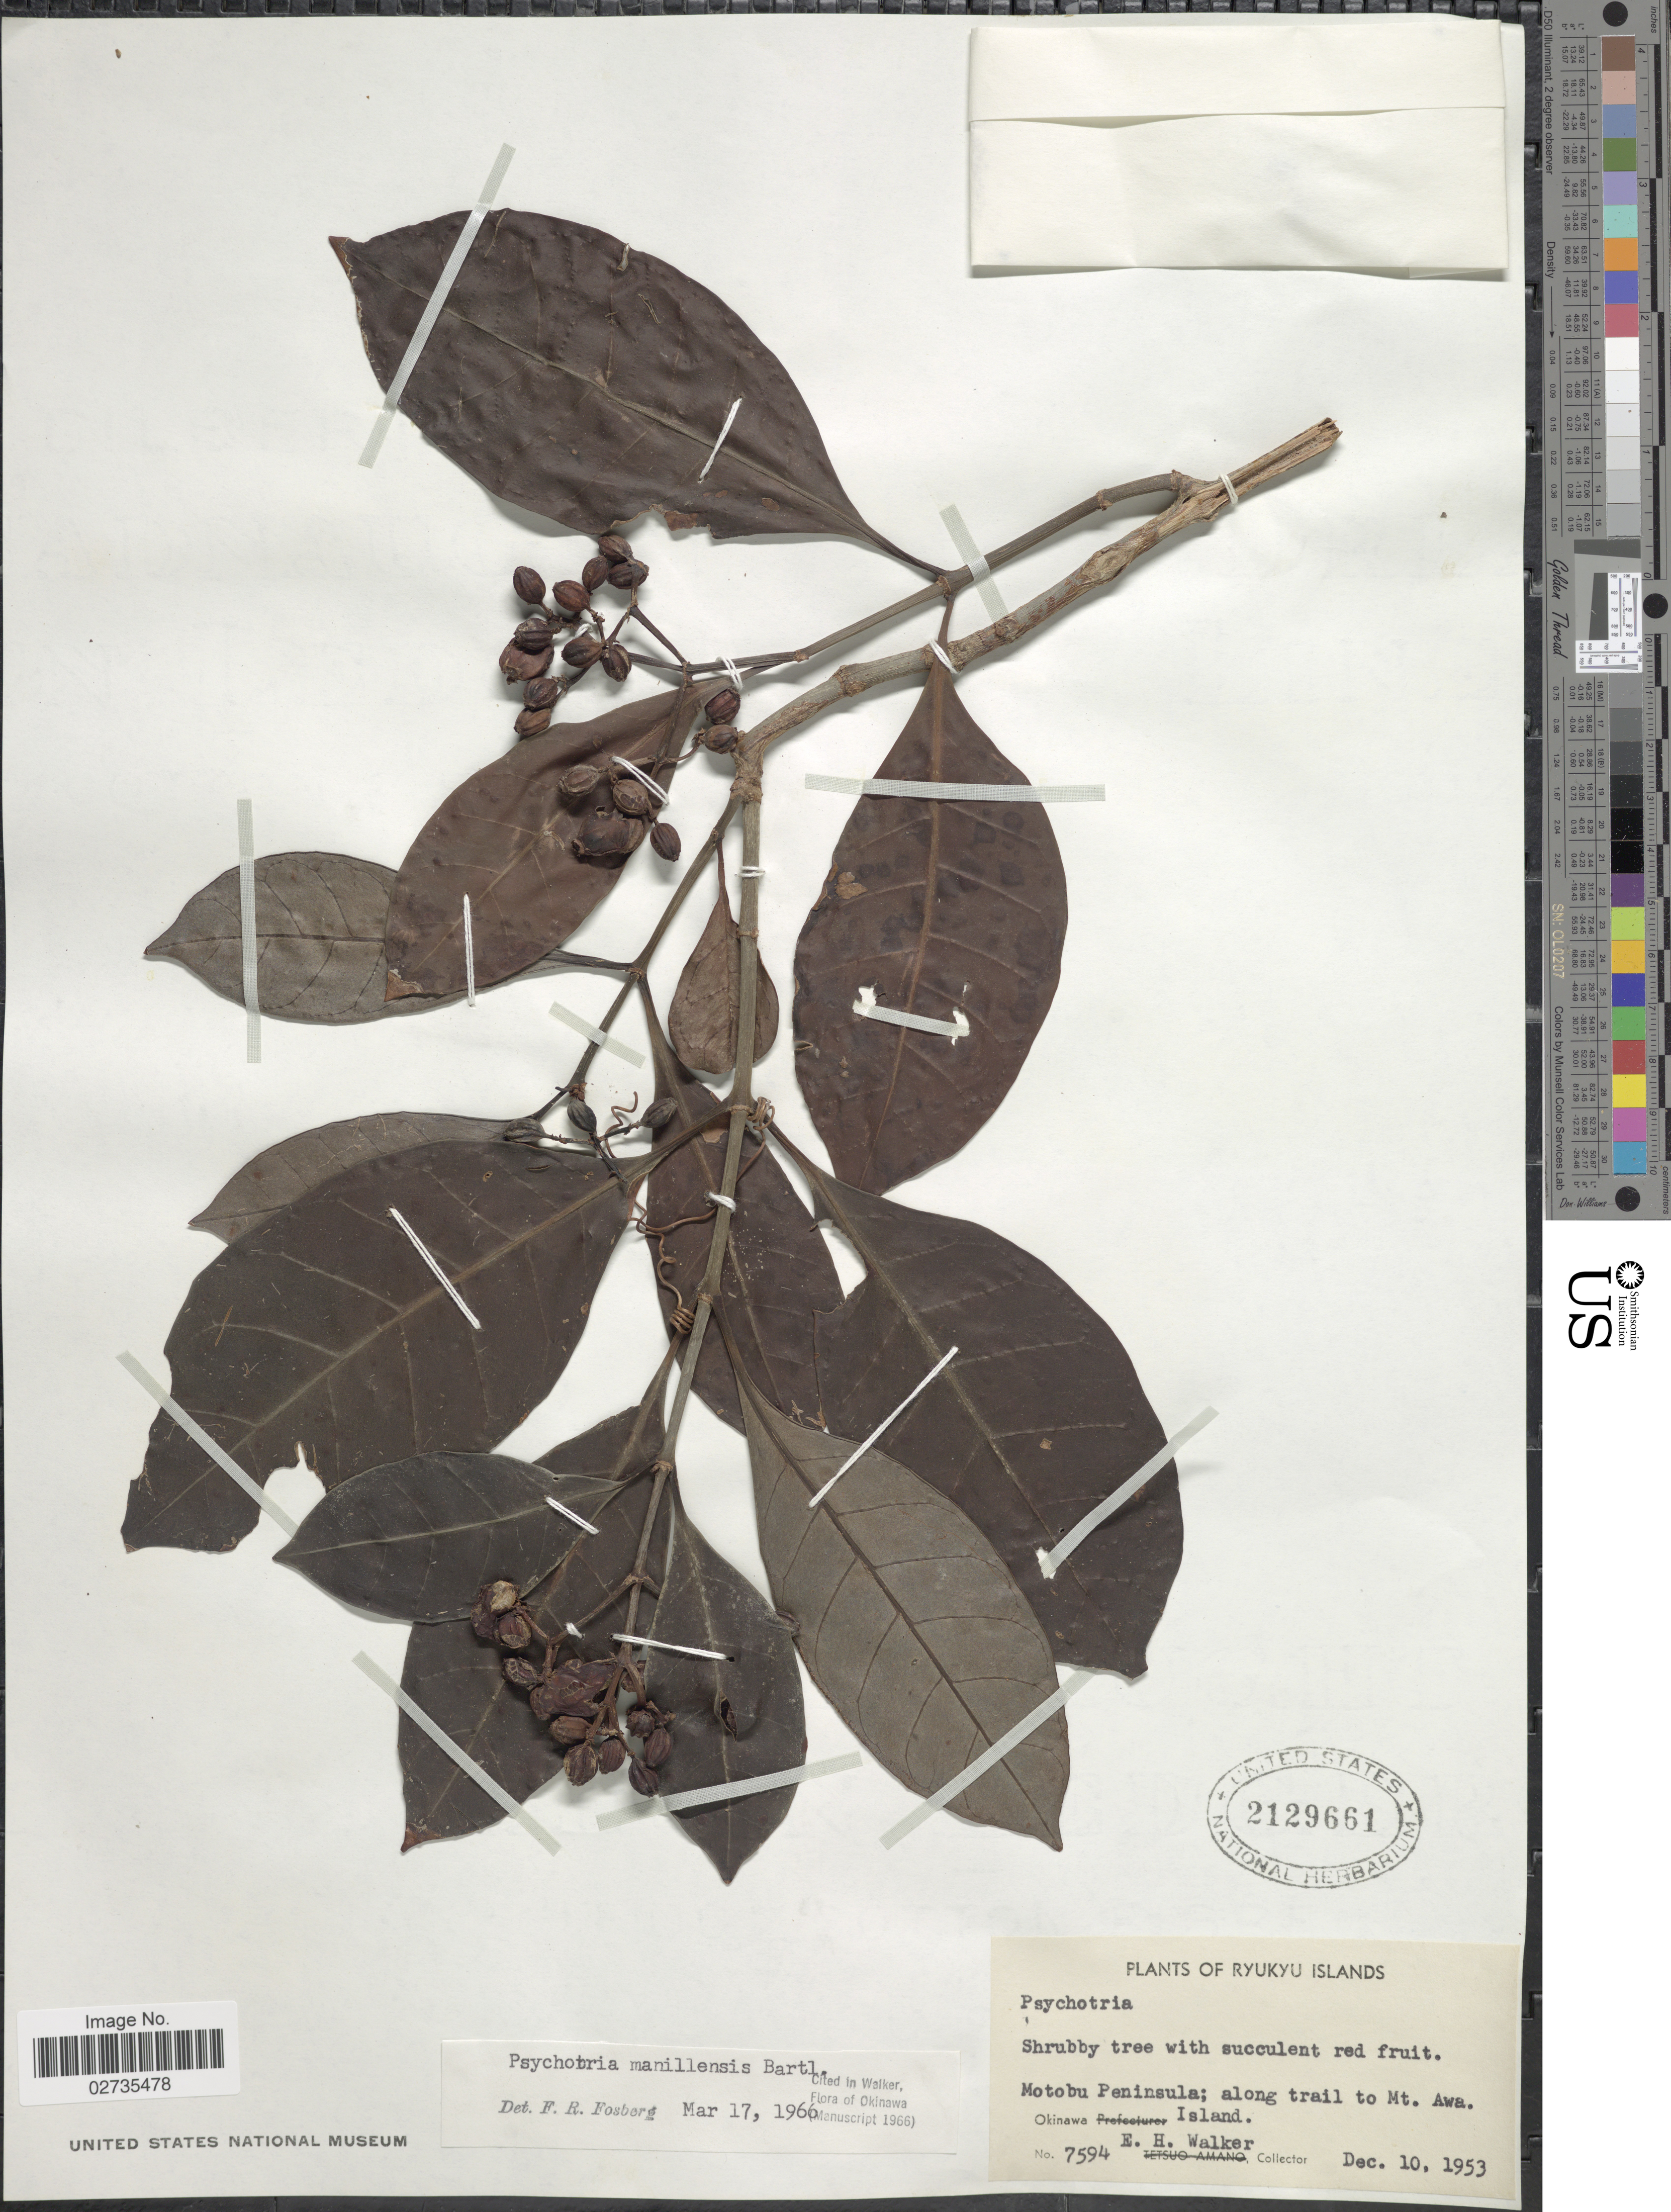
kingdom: Plantae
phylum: Tracheophyta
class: Magnoliopsida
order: Gentianales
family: Rubiaceae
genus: Psychotria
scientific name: Psychotria manillensis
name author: Bartl. ex DC.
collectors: E. H. Walker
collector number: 7594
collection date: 1953-12-10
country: Japan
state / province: Okinawa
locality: Ryukyu Islands. Motobu Peninsula; along trail to Mt. Awa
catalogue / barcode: US 2129661